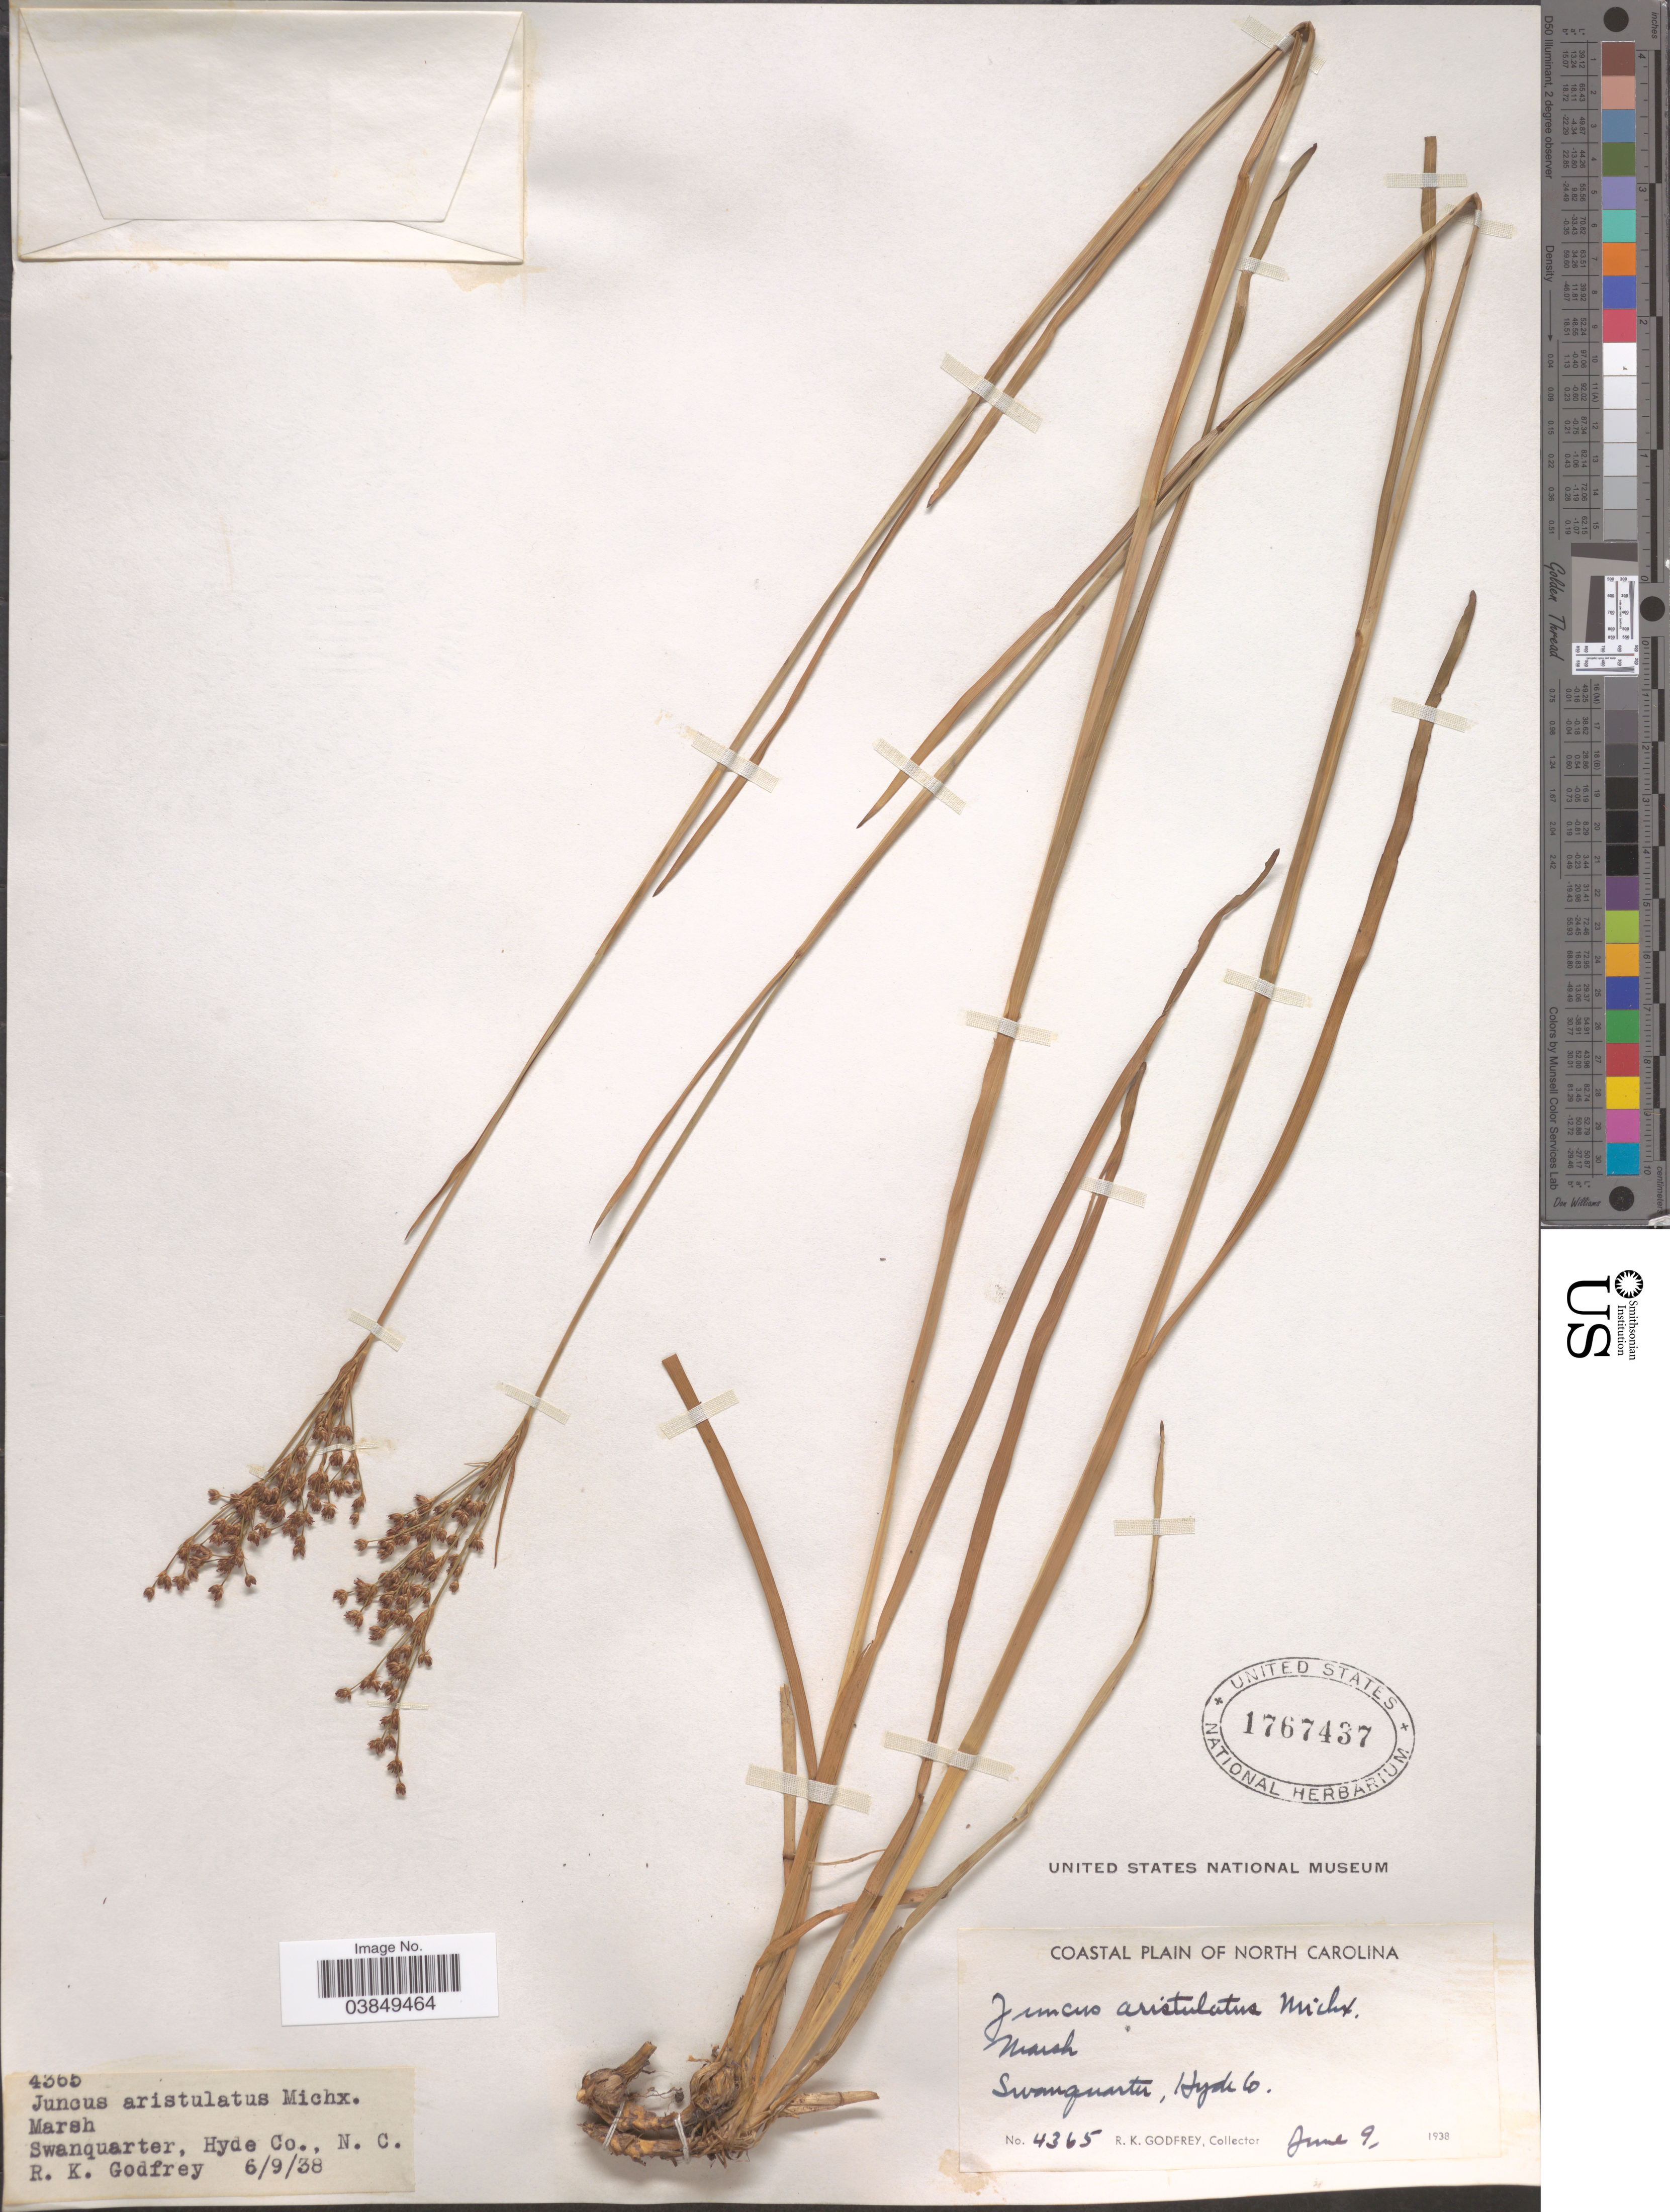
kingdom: Plantae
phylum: Tracheophyta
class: Liliopsida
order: Poales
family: Juncaceae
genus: Juncus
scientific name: Juncus aristulatus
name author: Michx.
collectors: R. K. Godfrey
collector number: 4365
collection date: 1938-06-09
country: United States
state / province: North Carolina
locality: Coastal Plain of North Carolina. Swanquarter, Hyde Co.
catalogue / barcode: US 1767437